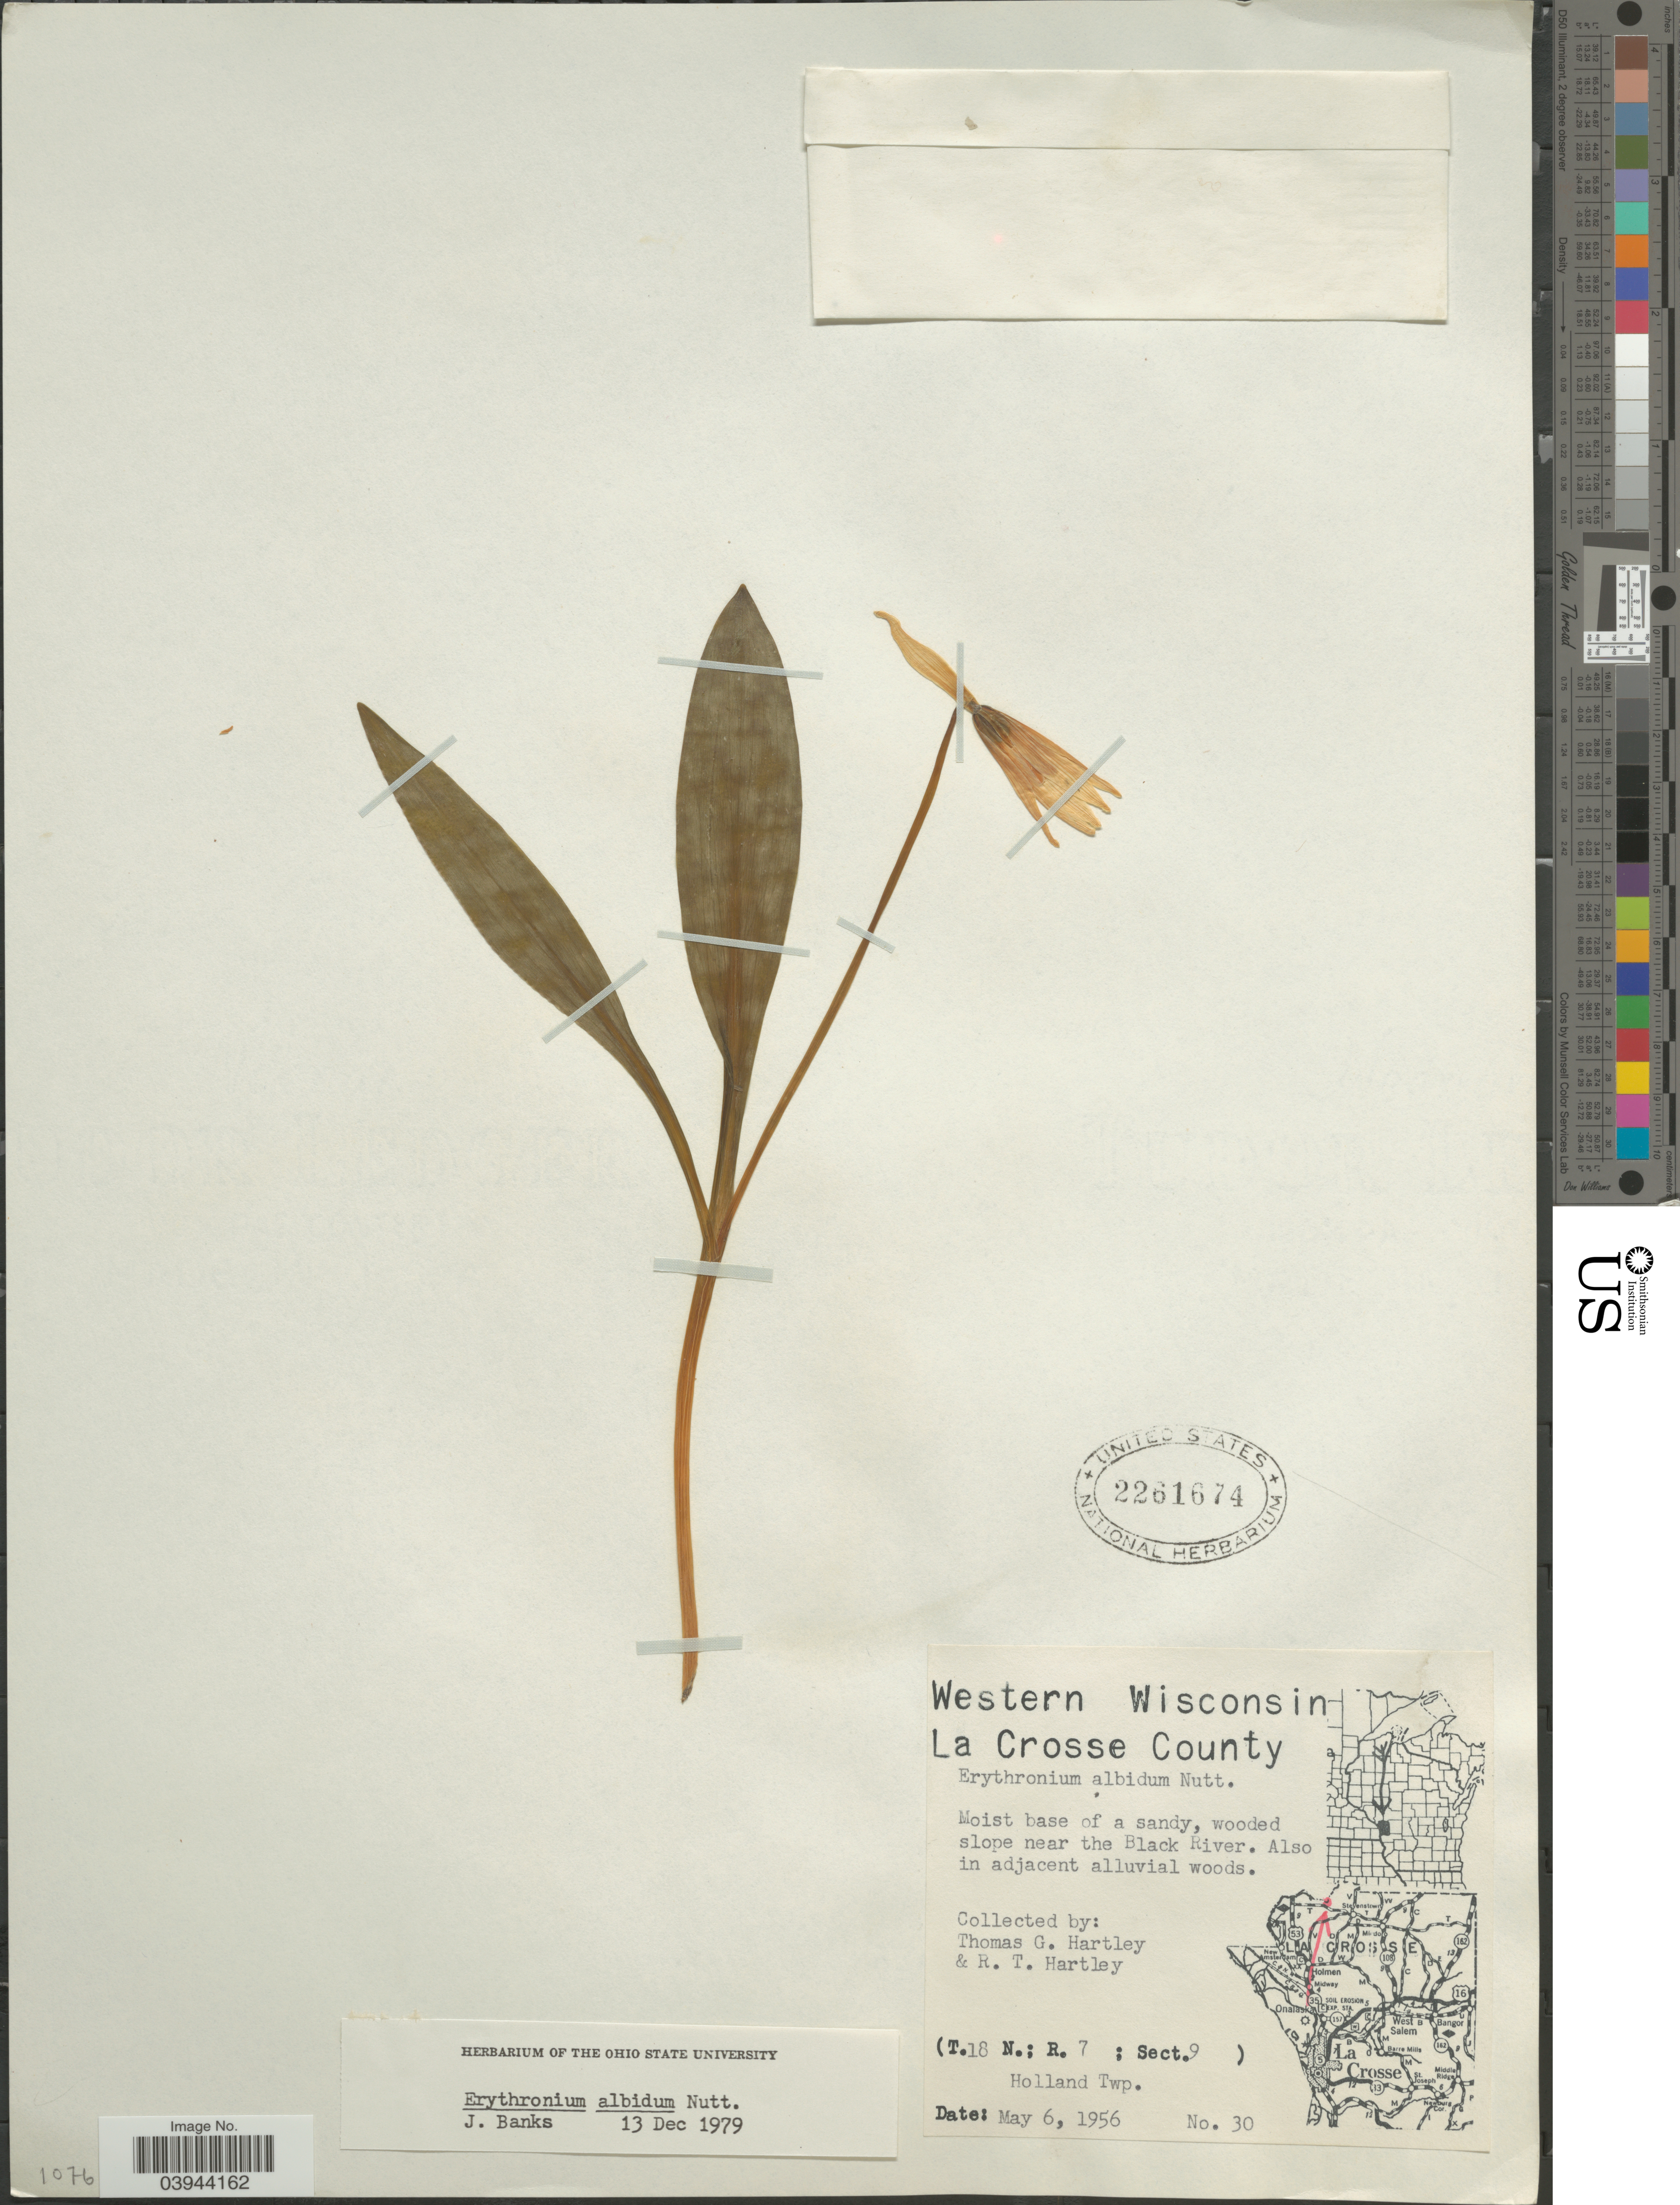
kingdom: Plantae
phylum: Tracheophyta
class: Liliopsida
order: Liliales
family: Liliaceae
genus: Erythronium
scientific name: Erythronium albidum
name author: Nutt.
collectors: T. G. Hartley & R. T. Hartley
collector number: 30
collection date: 1956-05-06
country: United States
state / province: Wisconsin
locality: Western Wisconsin. La Crosse County. Moist base of a sandy, wooded slope near the Black River. (T. 18 N.; R. 7; Sect. 9) Holland Twp.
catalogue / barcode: US 2261674